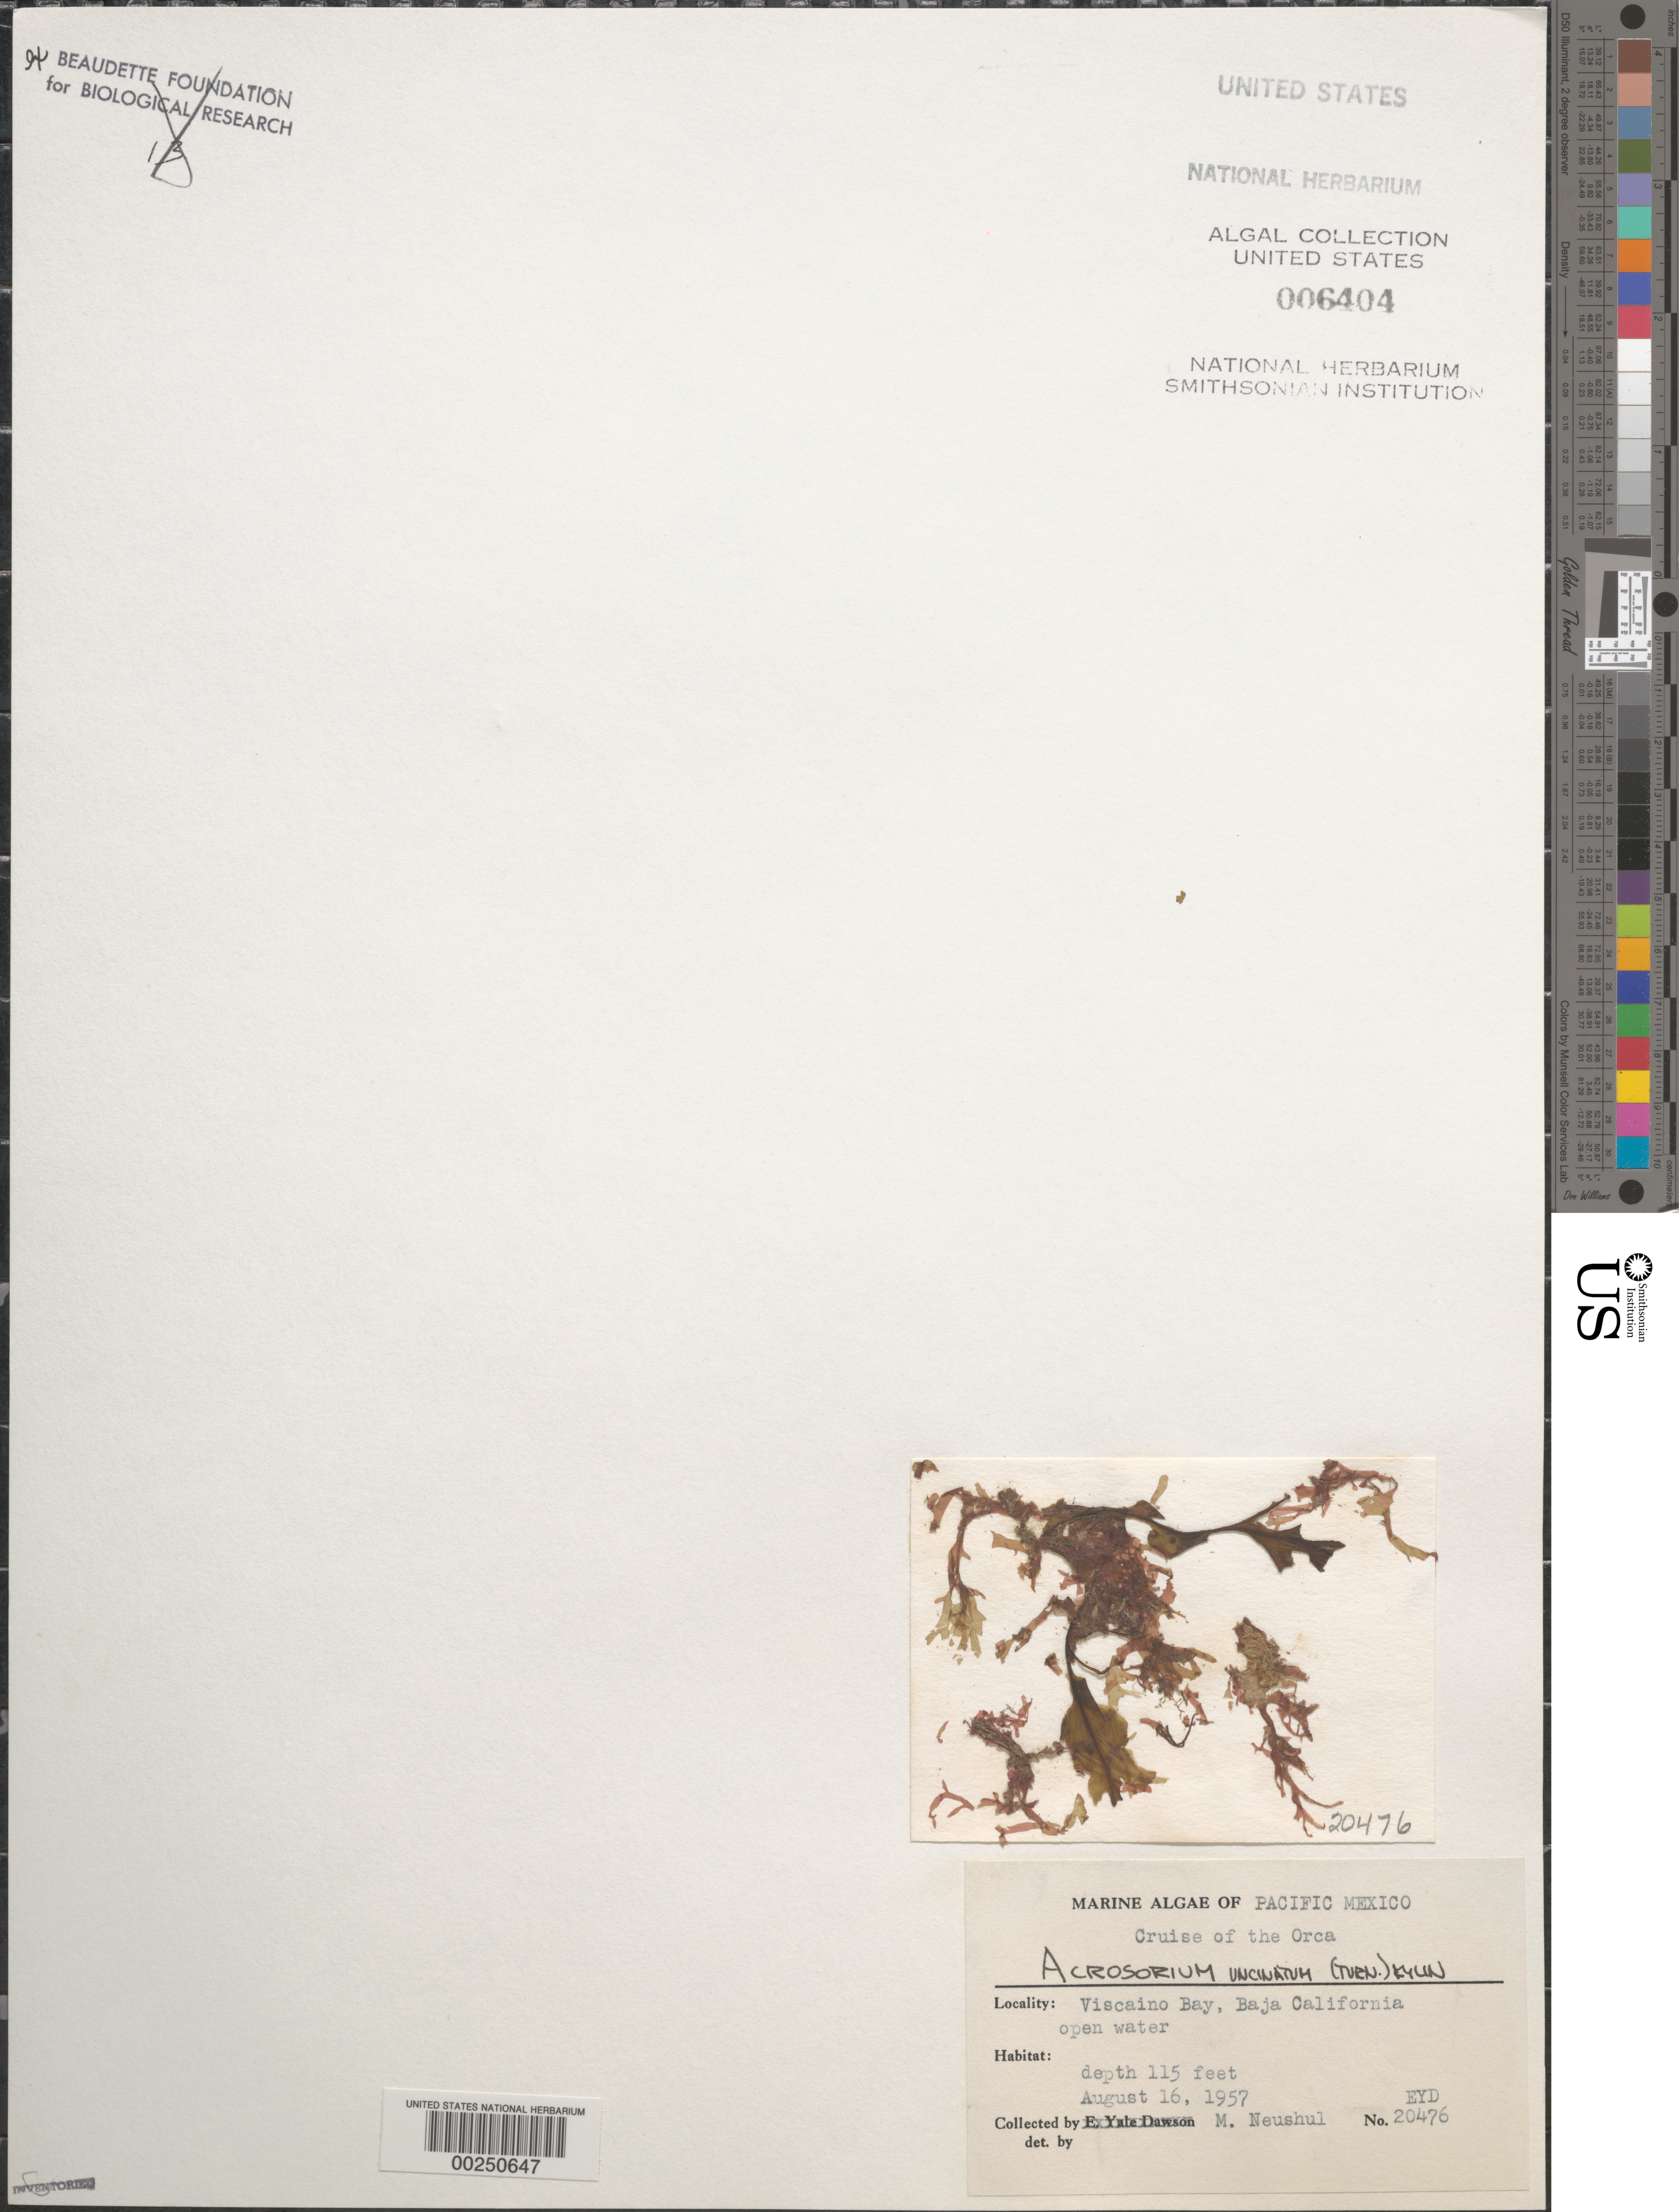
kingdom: Plantae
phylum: Rhodophyta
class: Florideophyceae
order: Ceramiales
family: Delesseriaceae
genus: Cryptopleura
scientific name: Cryptopleura ramosa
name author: (Huds.) L.M. Newton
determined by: Algae name updating Project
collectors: M. Neushul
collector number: EYD 20476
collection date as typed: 16 Aug 1957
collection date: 1957-08-16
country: Mexico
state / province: Baja California Norte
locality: Bahia Sebastian Vizcaino (Bahia Viscaino)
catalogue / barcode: US 6404